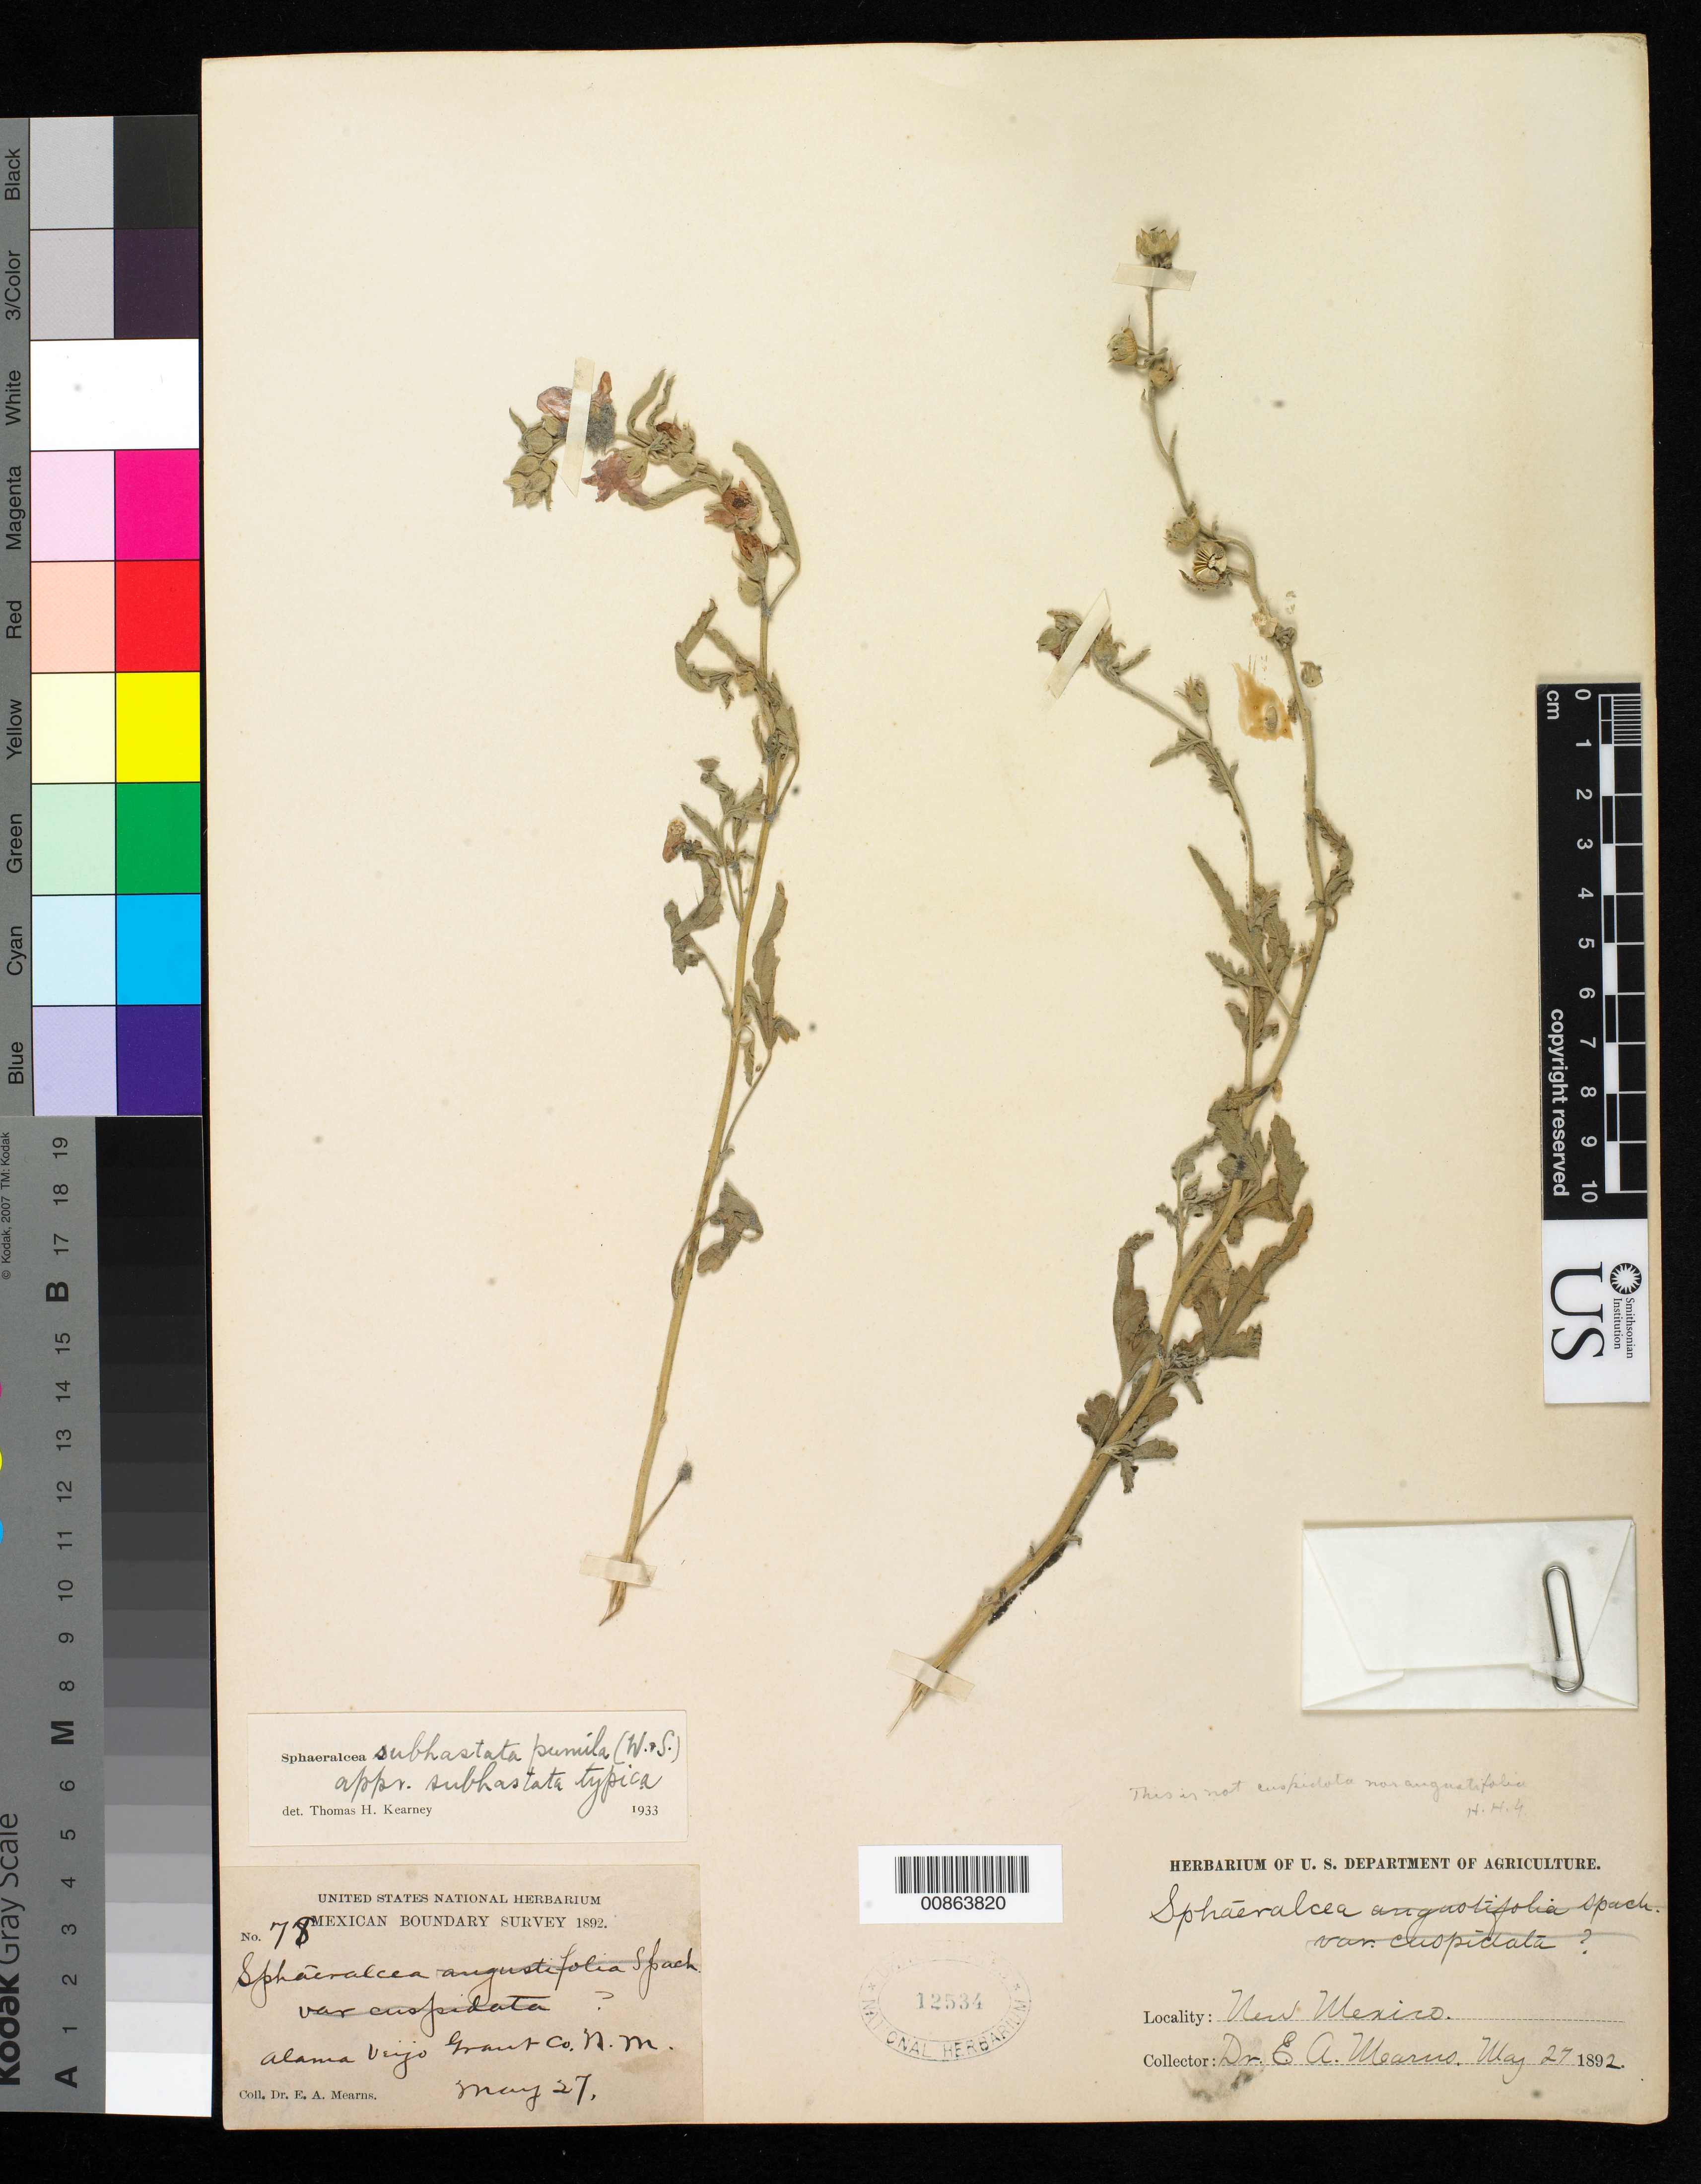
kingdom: Plantae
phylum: Tracheophyta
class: Magnoliopsida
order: Malvales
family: Malvaceae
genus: Sphaeralcea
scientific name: Sphaeralcea subhastata subsp. pumila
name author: Coult.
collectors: E. A. Mearns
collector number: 78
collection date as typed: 27 May 1892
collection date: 1892-05-27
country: United States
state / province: New Mexico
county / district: Grant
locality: Alamo Viejo, Grant County, New Mexico.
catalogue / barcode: US 12534